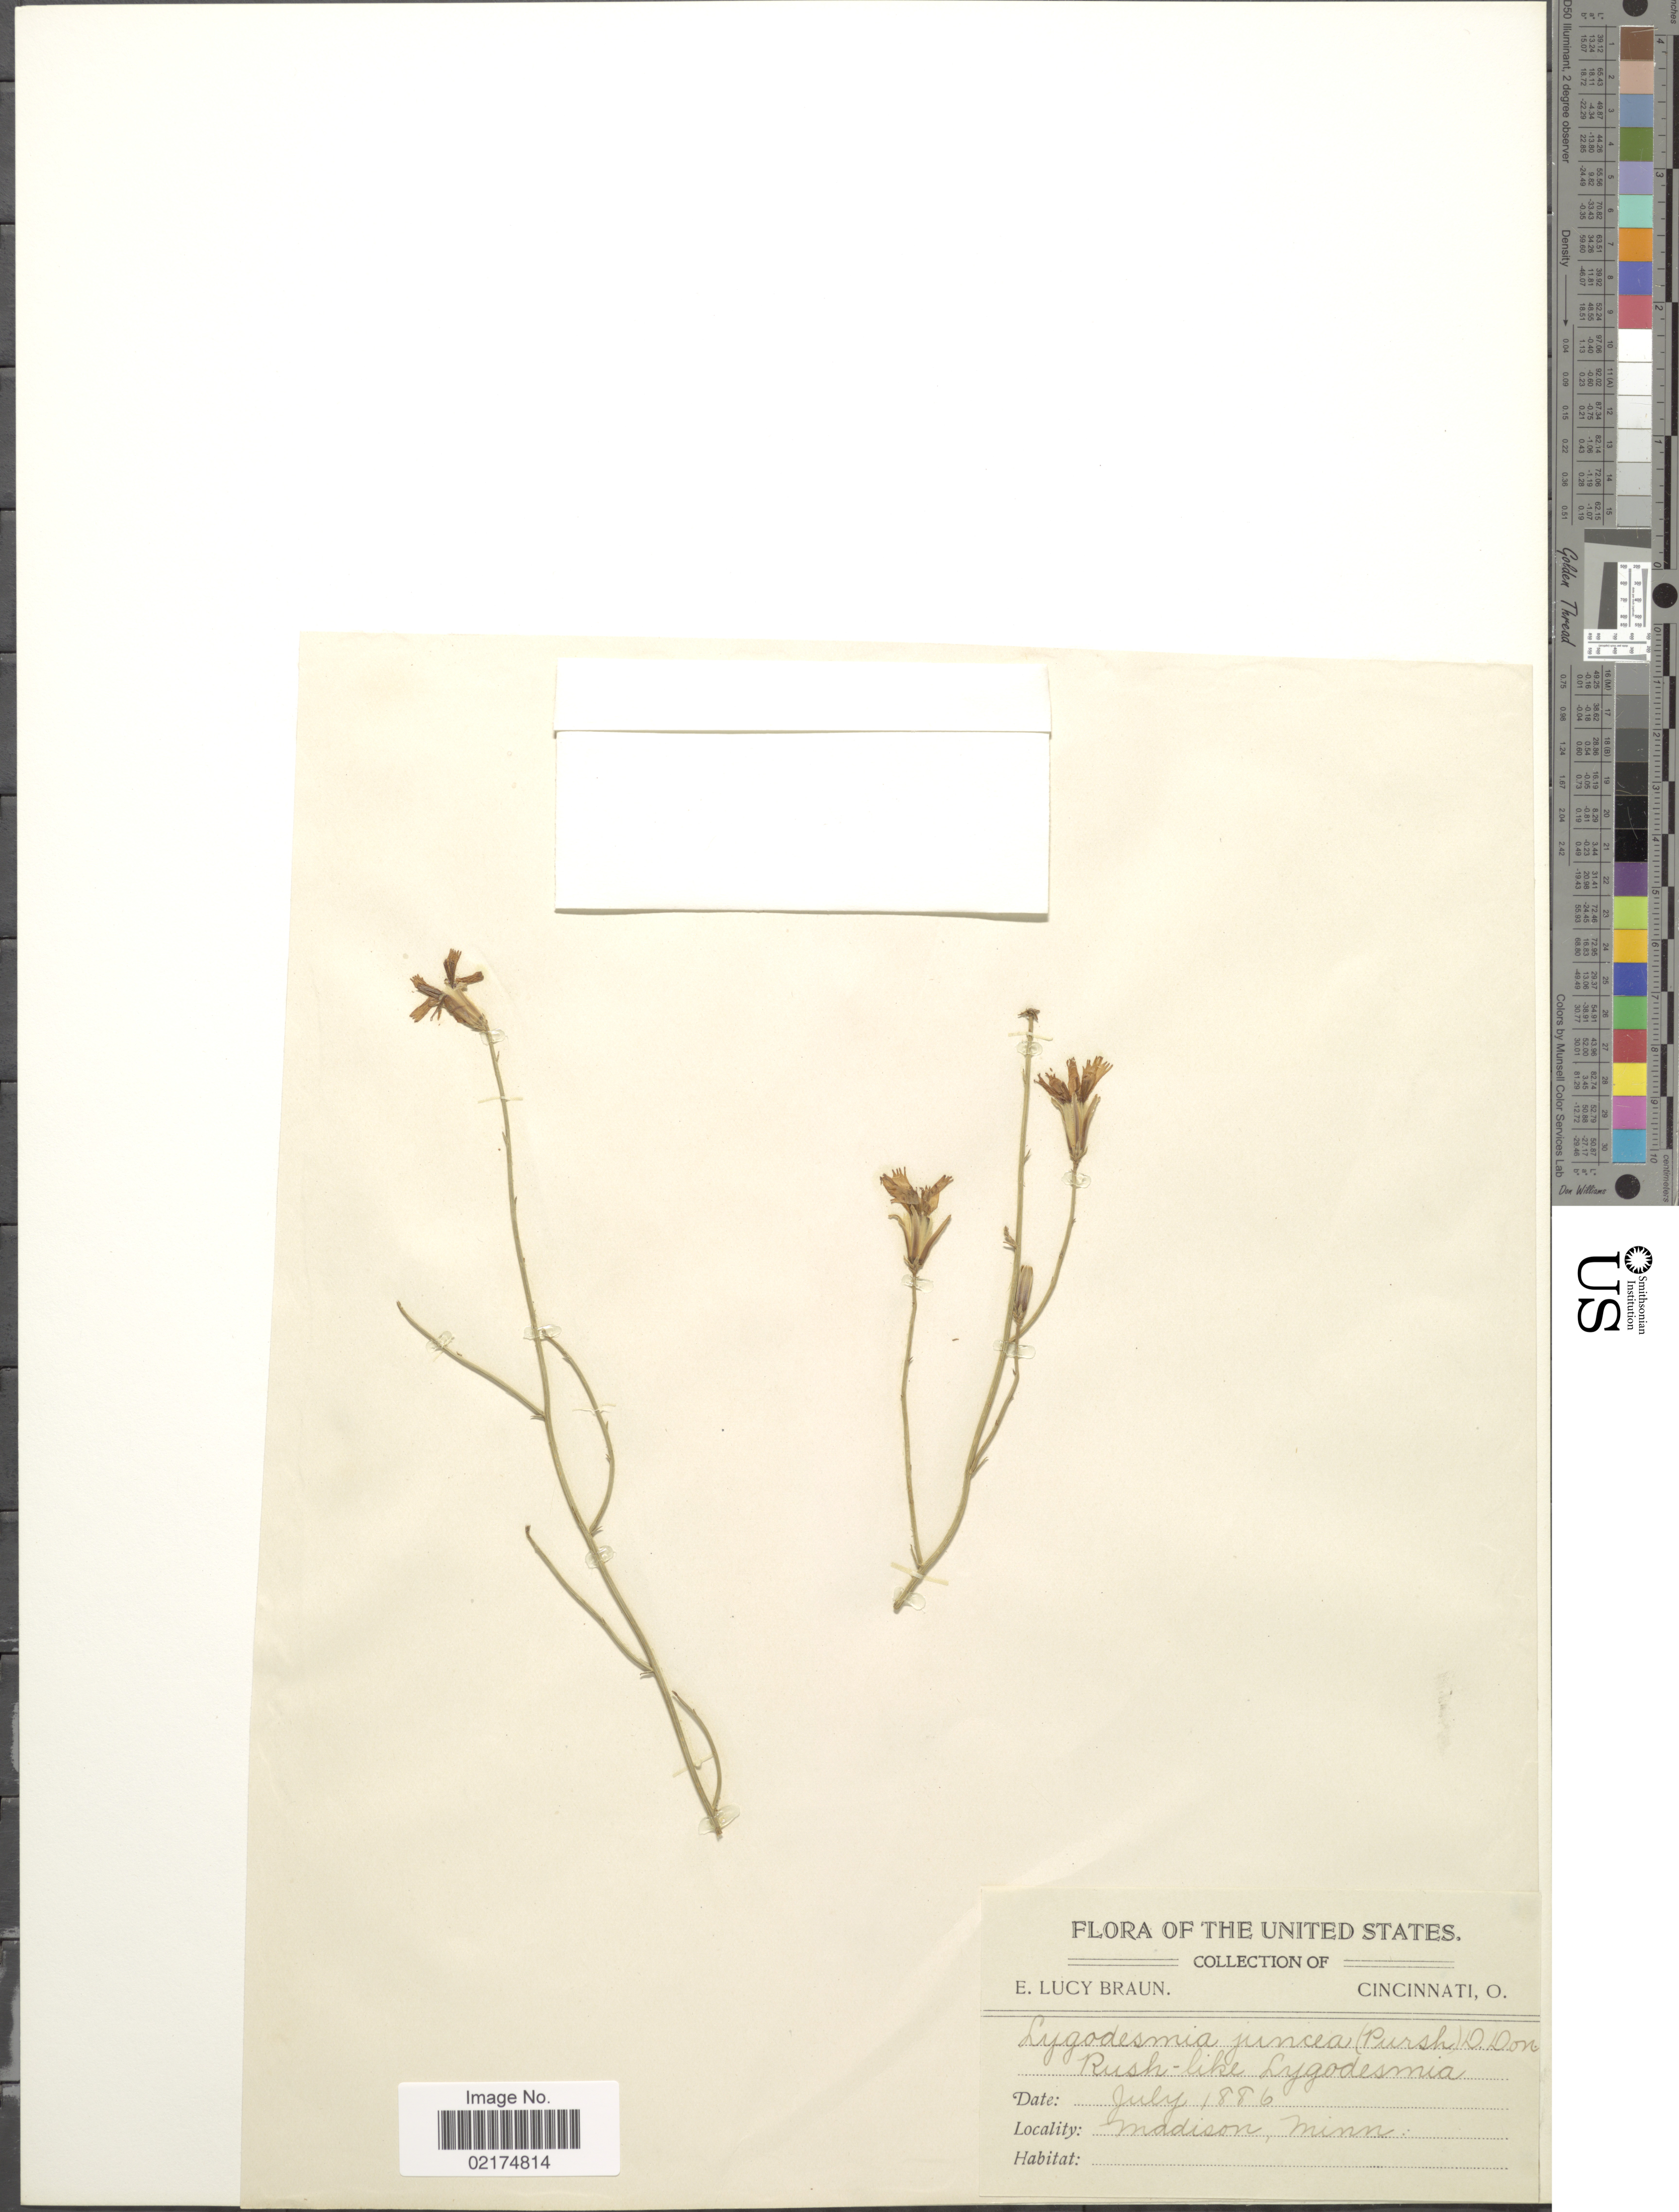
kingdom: Plantae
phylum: Tracheophyta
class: Magnoliopsida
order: Asterales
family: Asteraceae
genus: Lygodesmia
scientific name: Lygodesmia juncea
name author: D. Don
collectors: E. L. Braun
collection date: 1886-07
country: United States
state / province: Minnesota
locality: Madison